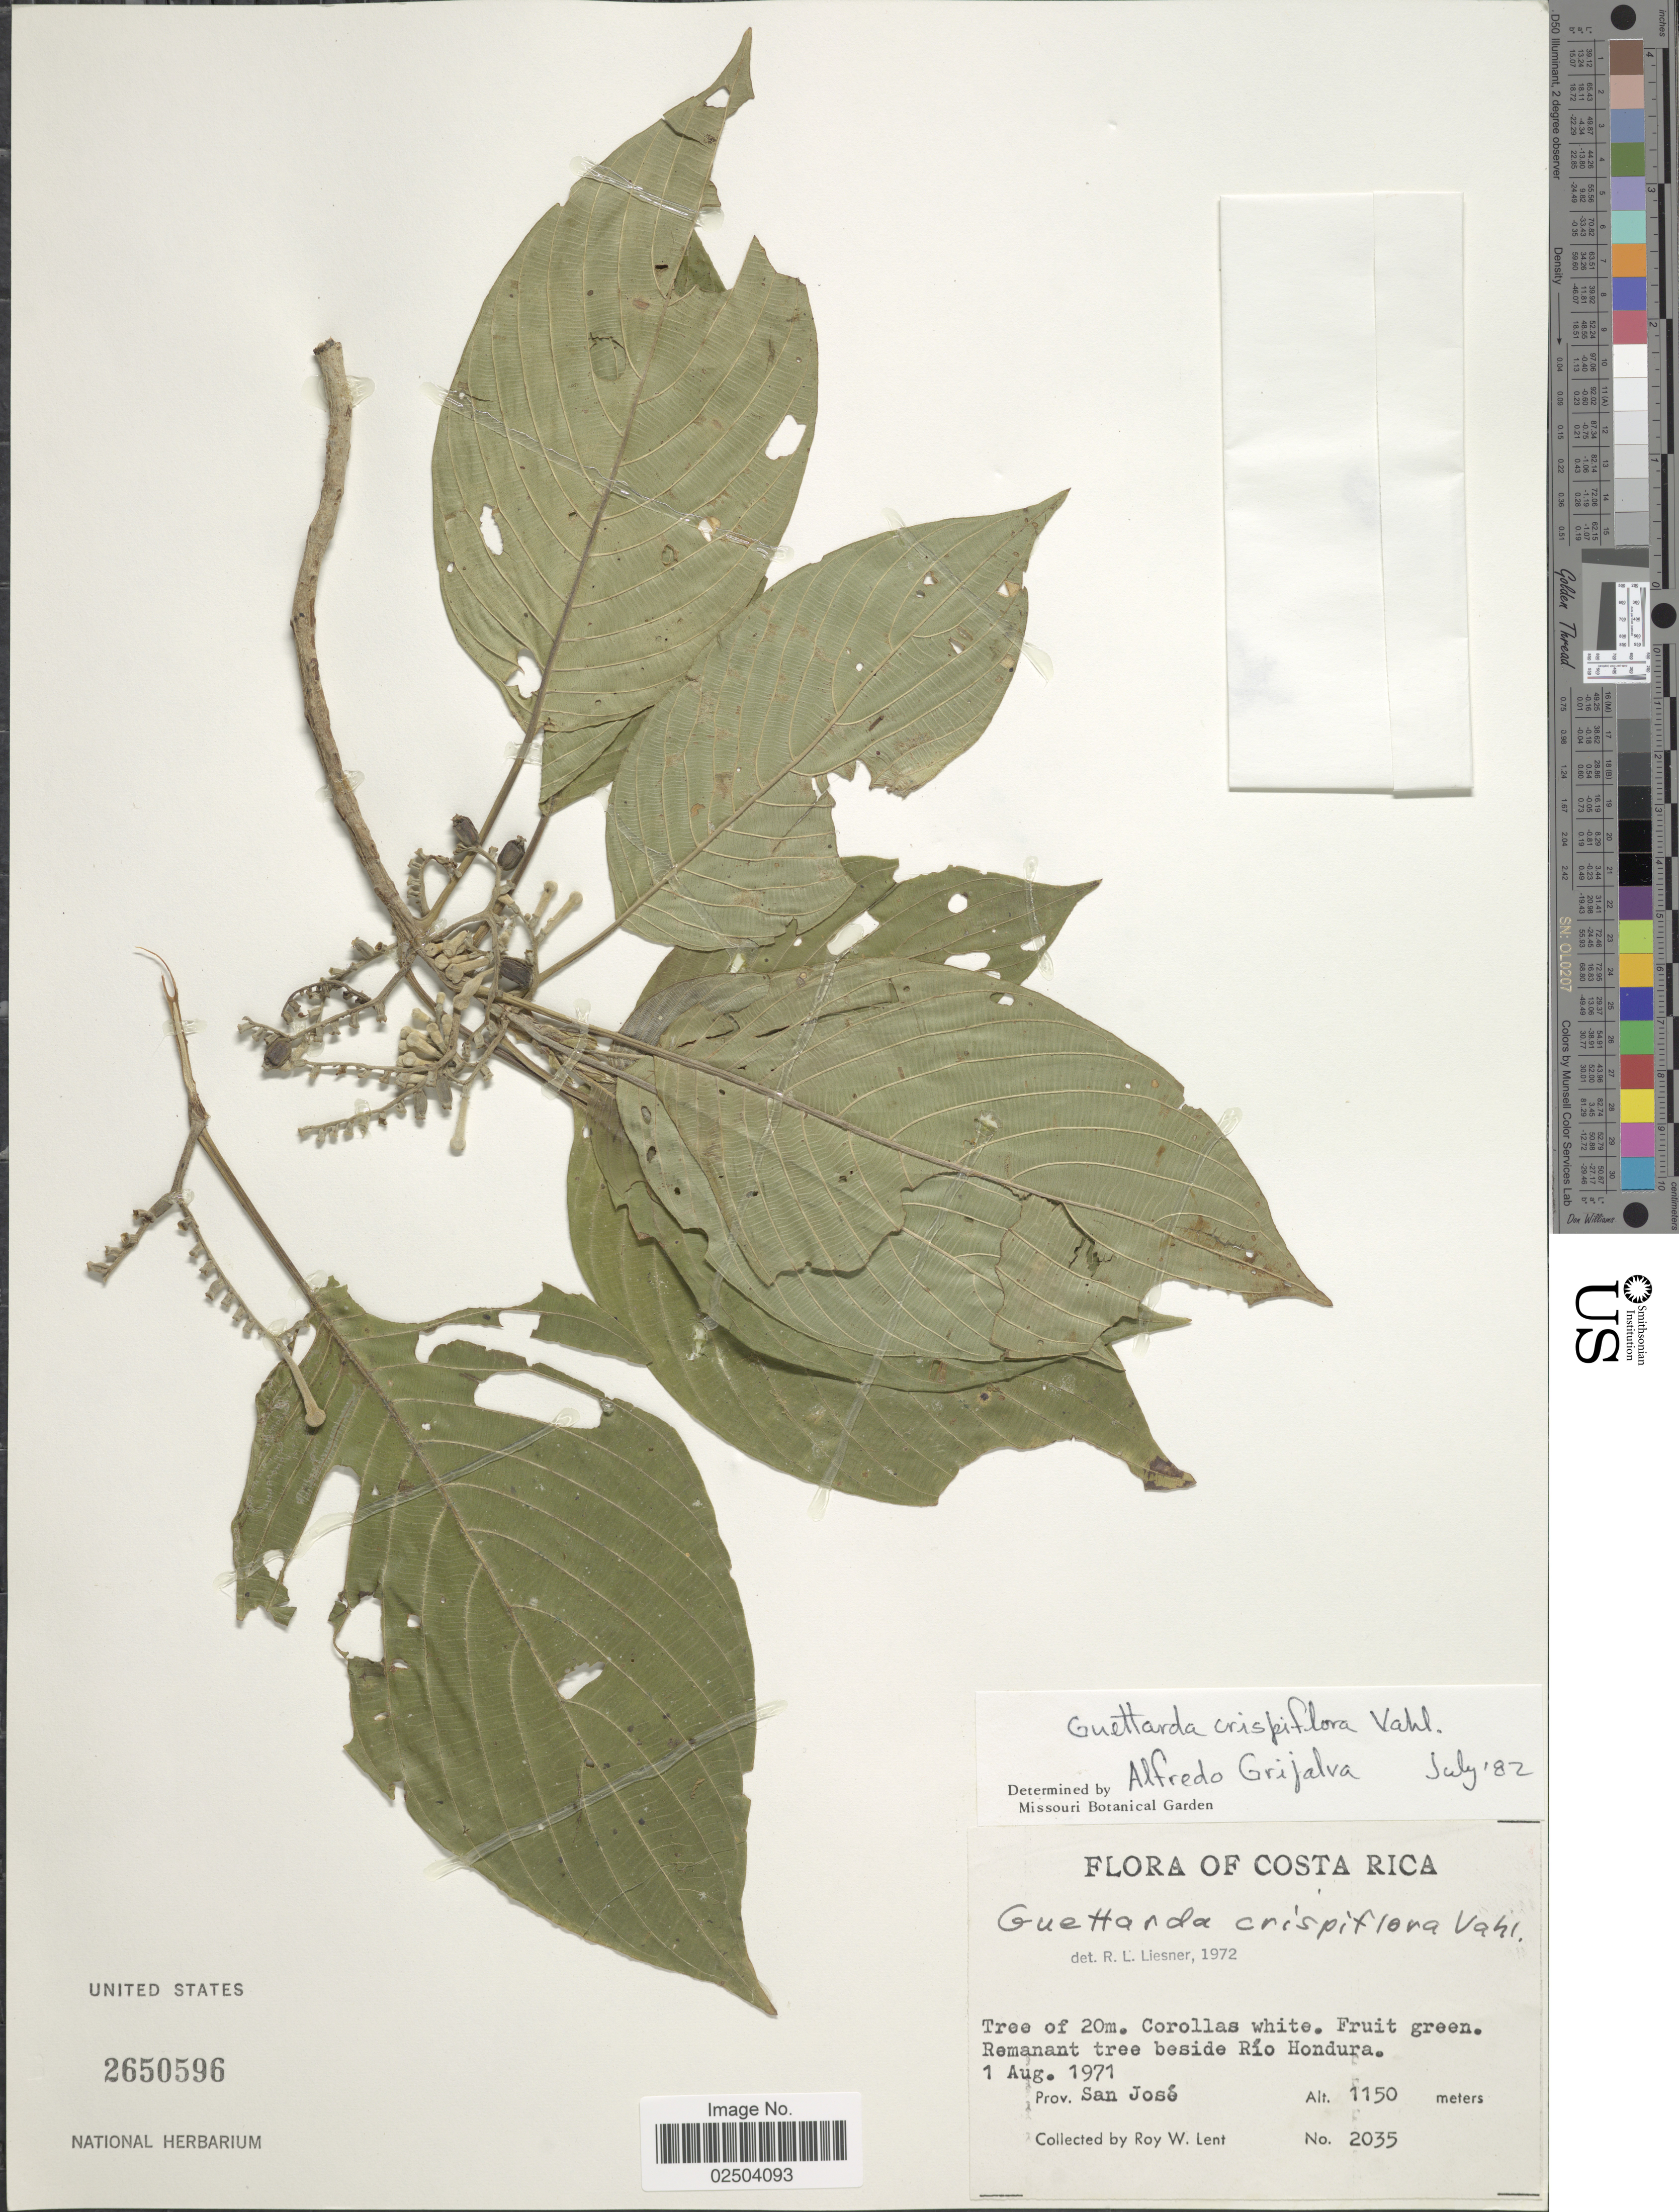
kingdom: Plantae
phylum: Tracheophyta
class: Magnoliopsida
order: Gentianales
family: Rubiaceae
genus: Guettarda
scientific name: Guettarda crispiflora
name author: Vahl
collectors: R. W. Lent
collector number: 2035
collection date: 1971-08-01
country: Costa Rica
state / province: San José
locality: Remanant tree beside Rio Hondura.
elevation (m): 1150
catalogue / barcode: US 2650596